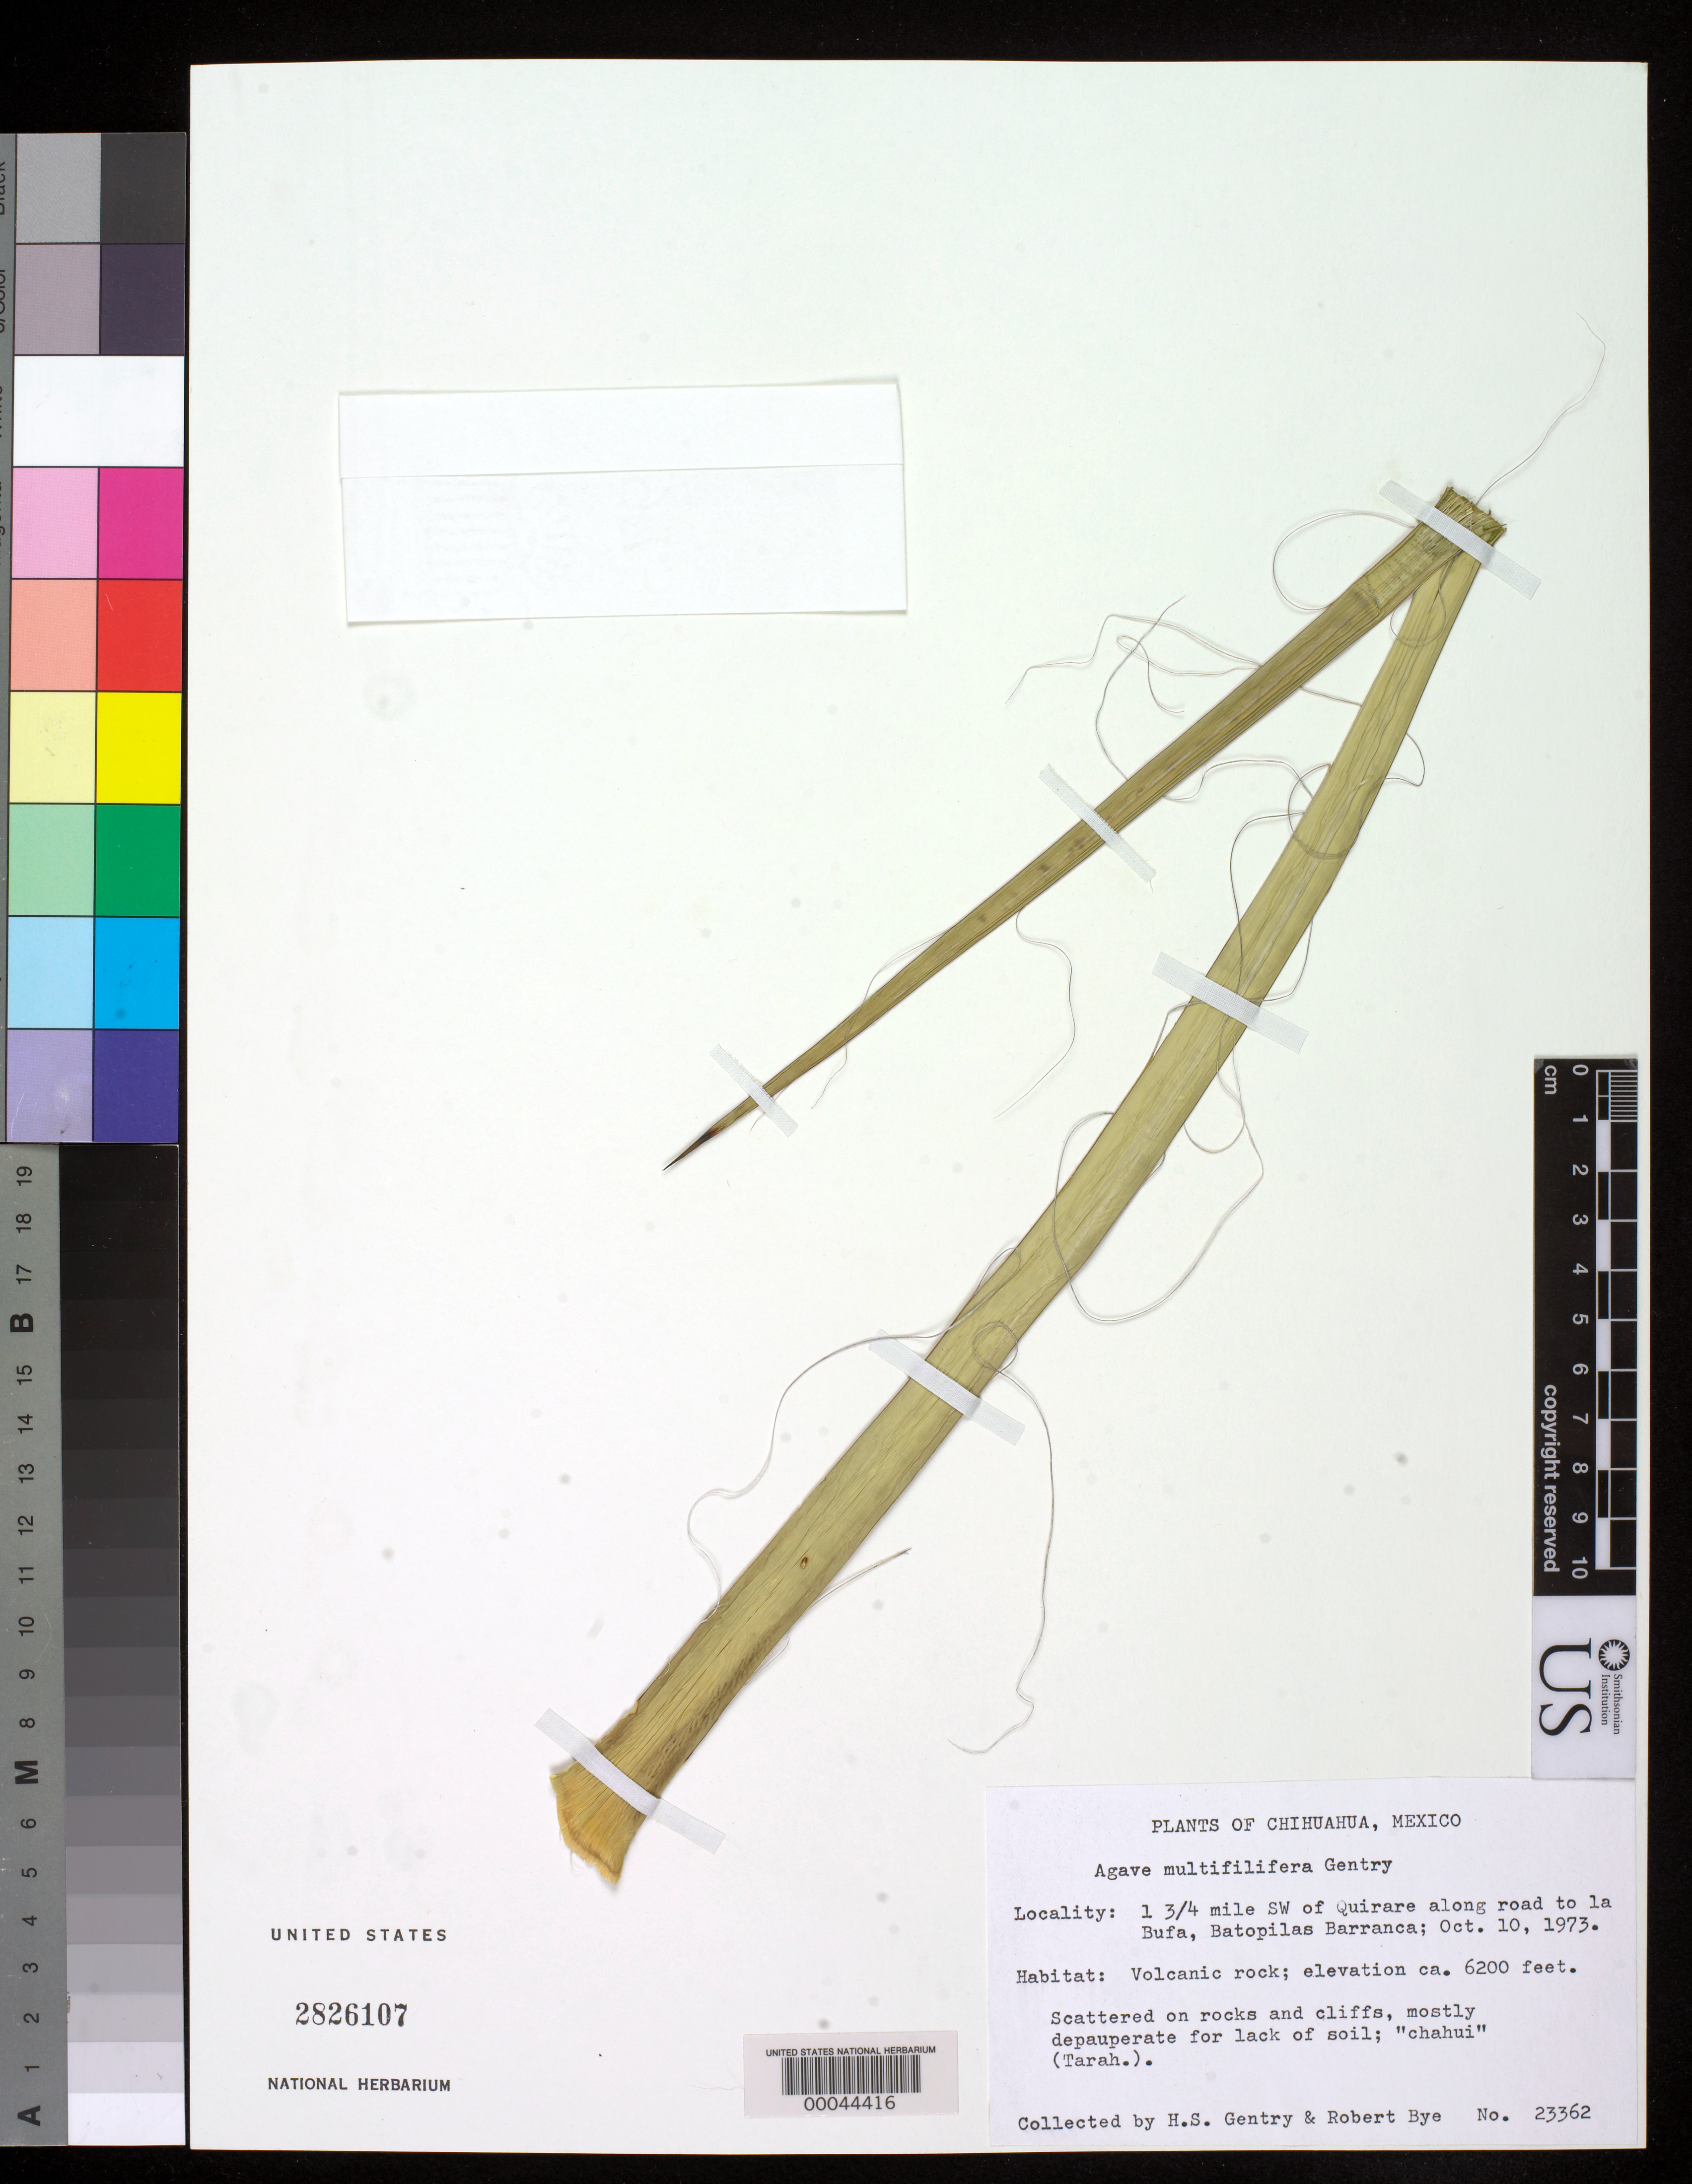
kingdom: Plantae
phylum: Tracheophyta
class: Liliopsida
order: Asparagales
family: Asparagaceae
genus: Agave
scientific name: Agave multifilifera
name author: Gentry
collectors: H. S. Gentry & R. A. Bye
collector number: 23362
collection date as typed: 10 Oct 1973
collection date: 1973-10-10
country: Mexico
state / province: Chihuahua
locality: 1.75 mi SW of Quirare along road to La Bufa, Batopilas barranca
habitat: Volcanic rock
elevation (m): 1890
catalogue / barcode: US 2826107